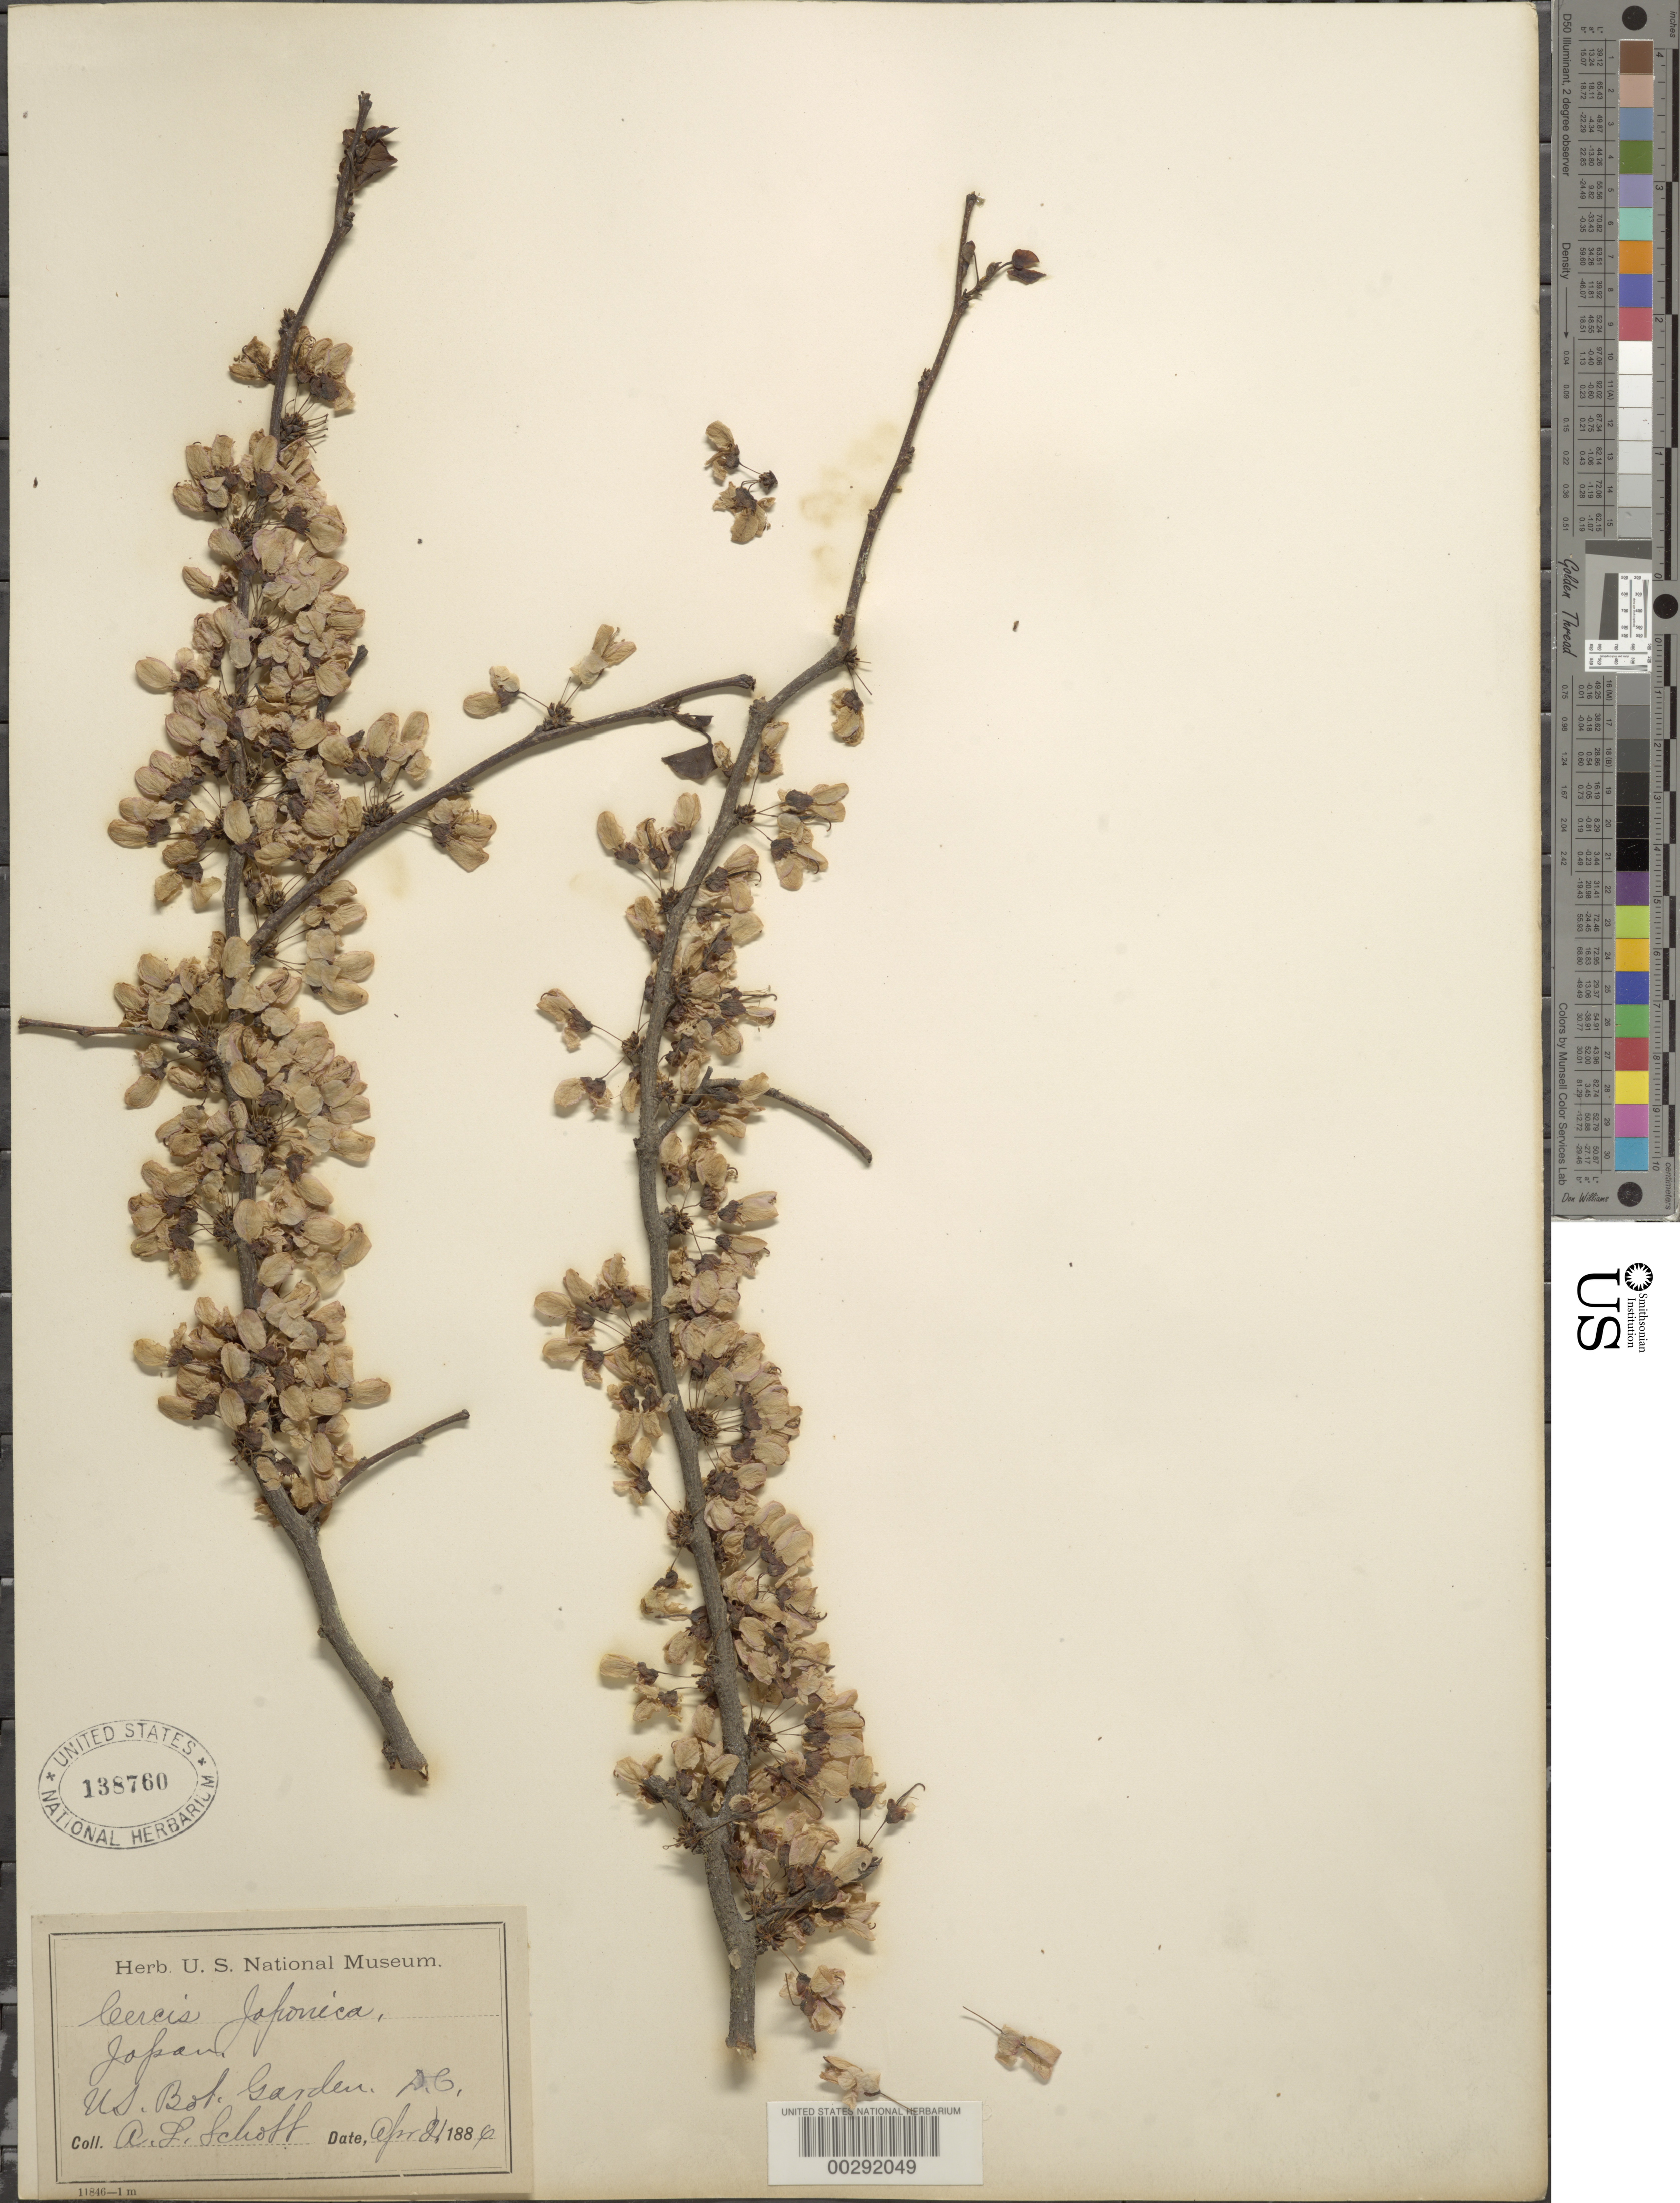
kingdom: Plantae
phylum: Tracheophyta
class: Magnoliopsida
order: Fabales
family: Fabaceae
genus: Cercis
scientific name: Cercis chinensis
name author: Bunge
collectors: A. L. Schott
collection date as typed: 21 Apr 1886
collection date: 1886-04-21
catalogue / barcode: US 138760